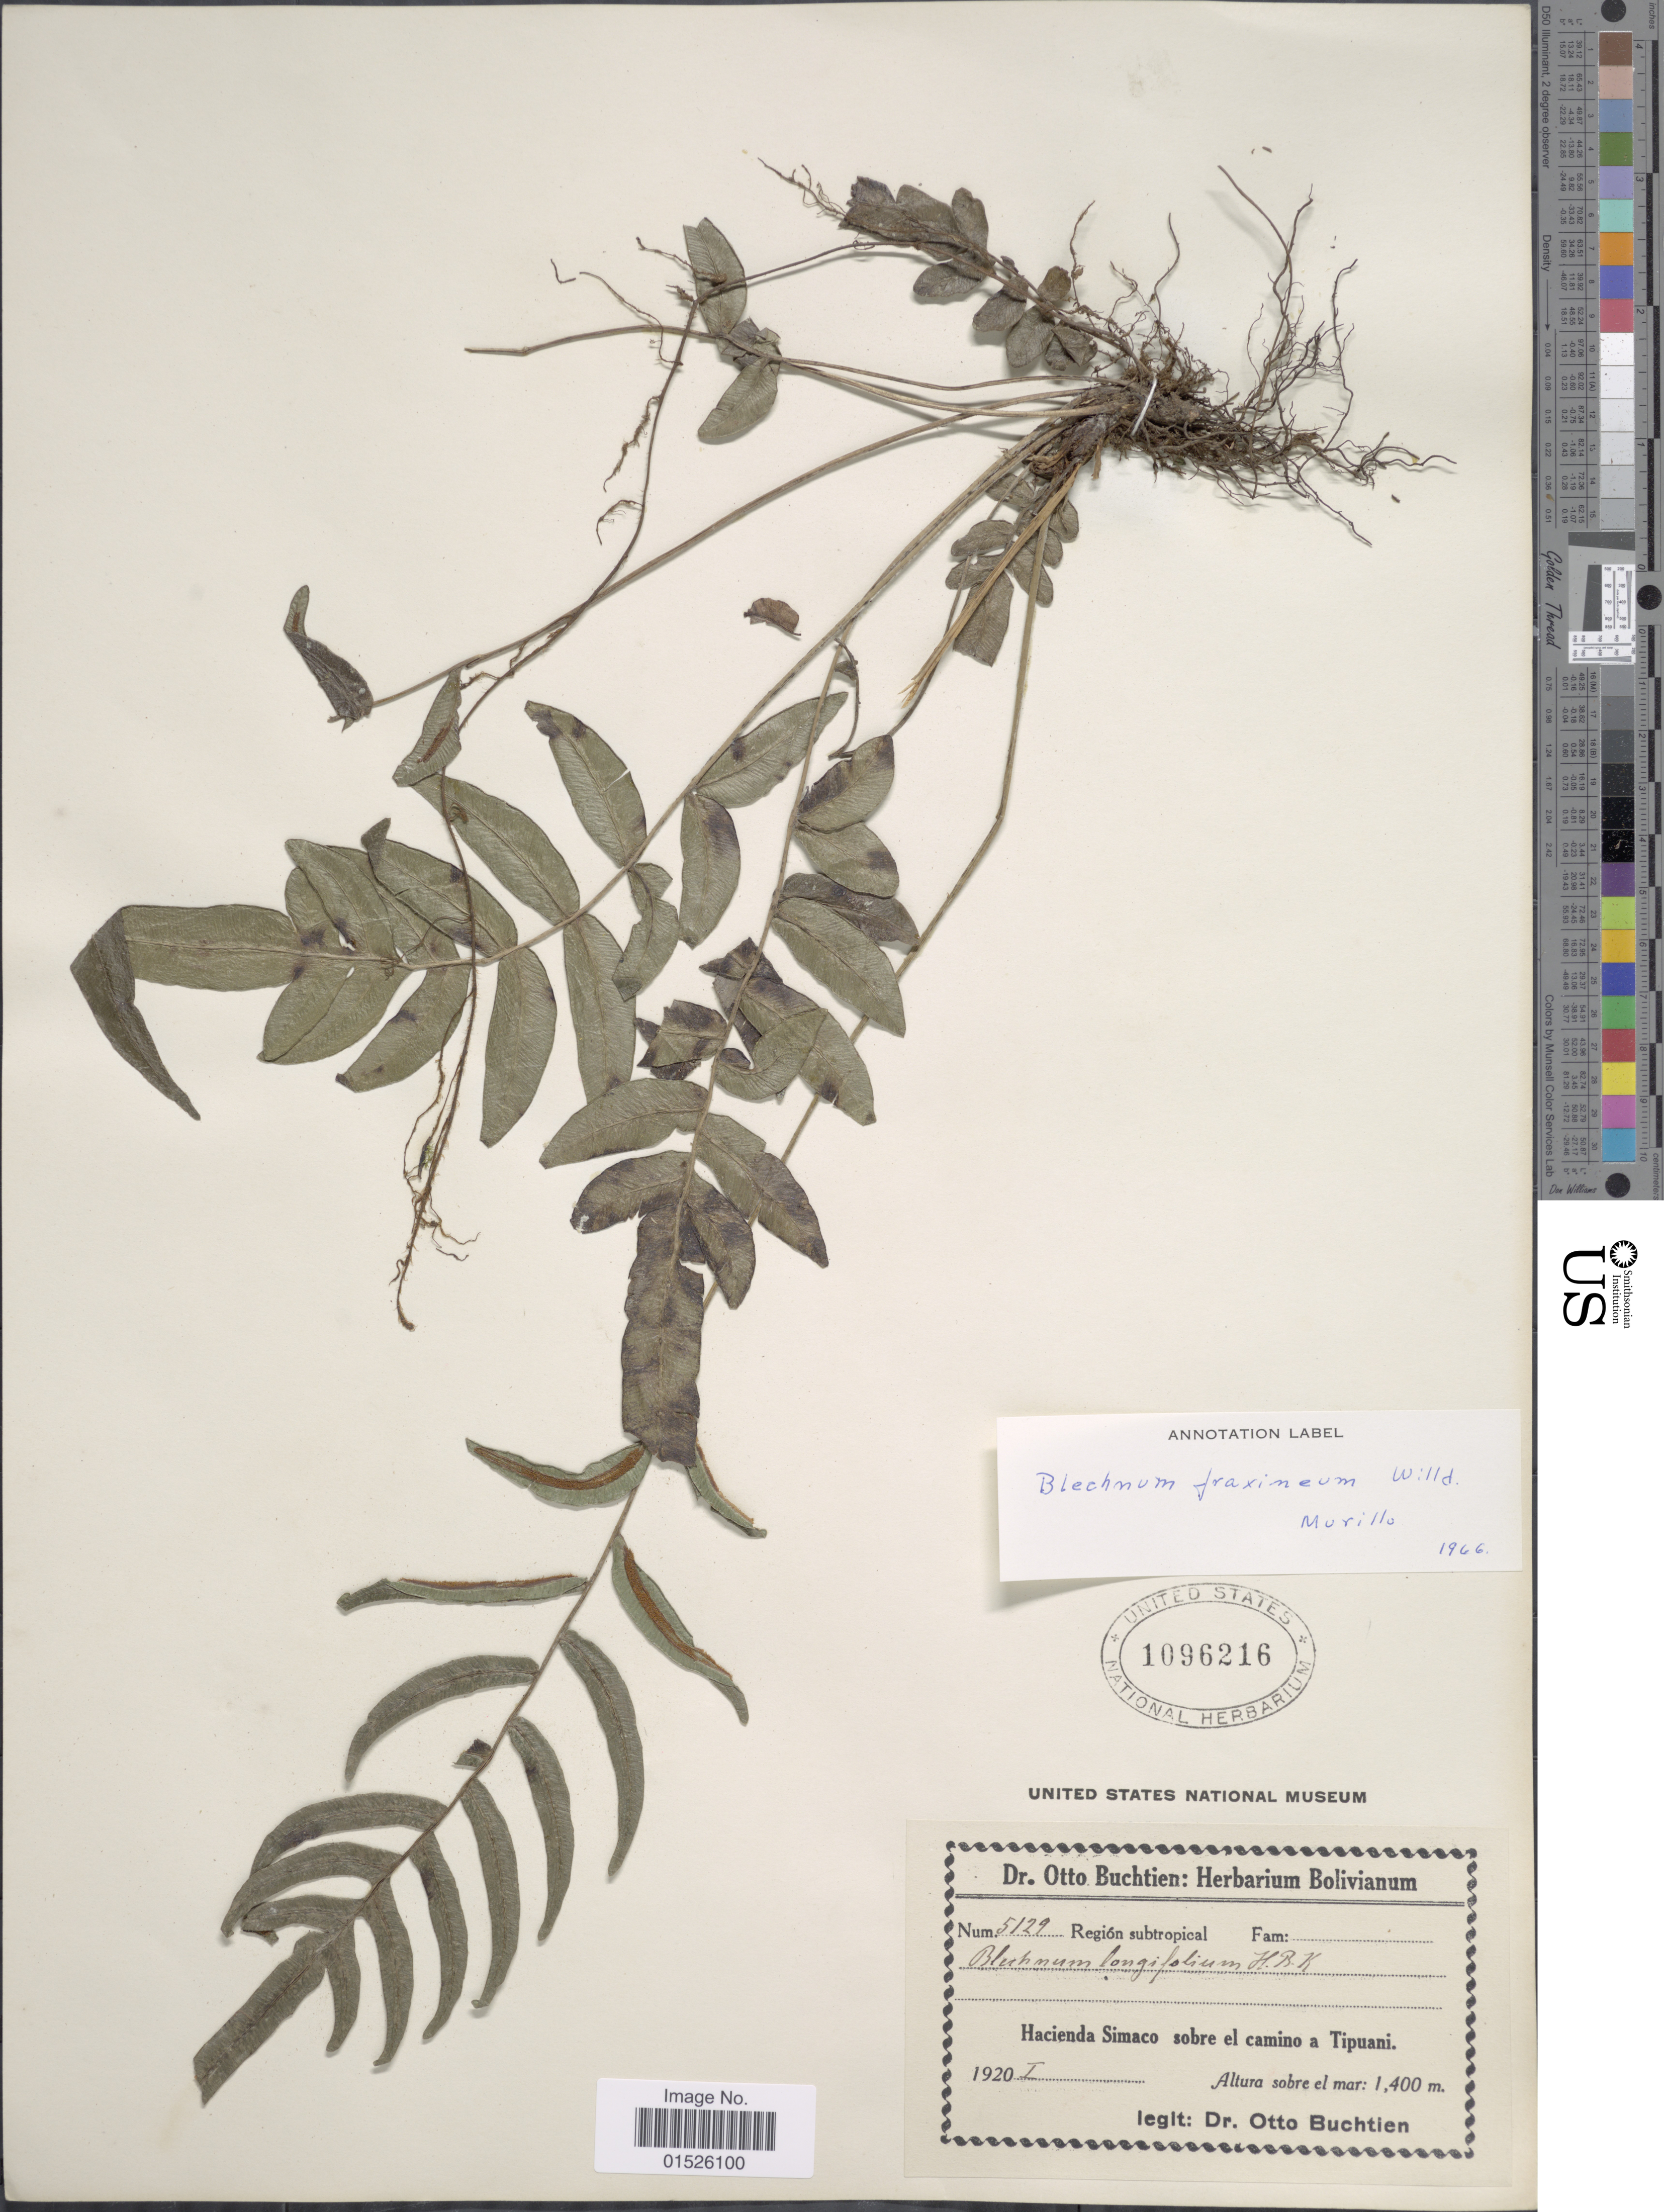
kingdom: Plantae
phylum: Tracheophyta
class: Polypodiopsida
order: Polypodiales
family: Blechnaceae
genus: Blechnum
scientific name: Blechnum gracile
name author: Kaulf.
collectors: O. Buchtien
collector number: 5129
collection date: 1920-01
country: Bolivia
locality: Region subtropical, Hacienda Simaco sobre el camino a Tipuani.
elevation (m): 1400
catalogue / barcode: US 1096216